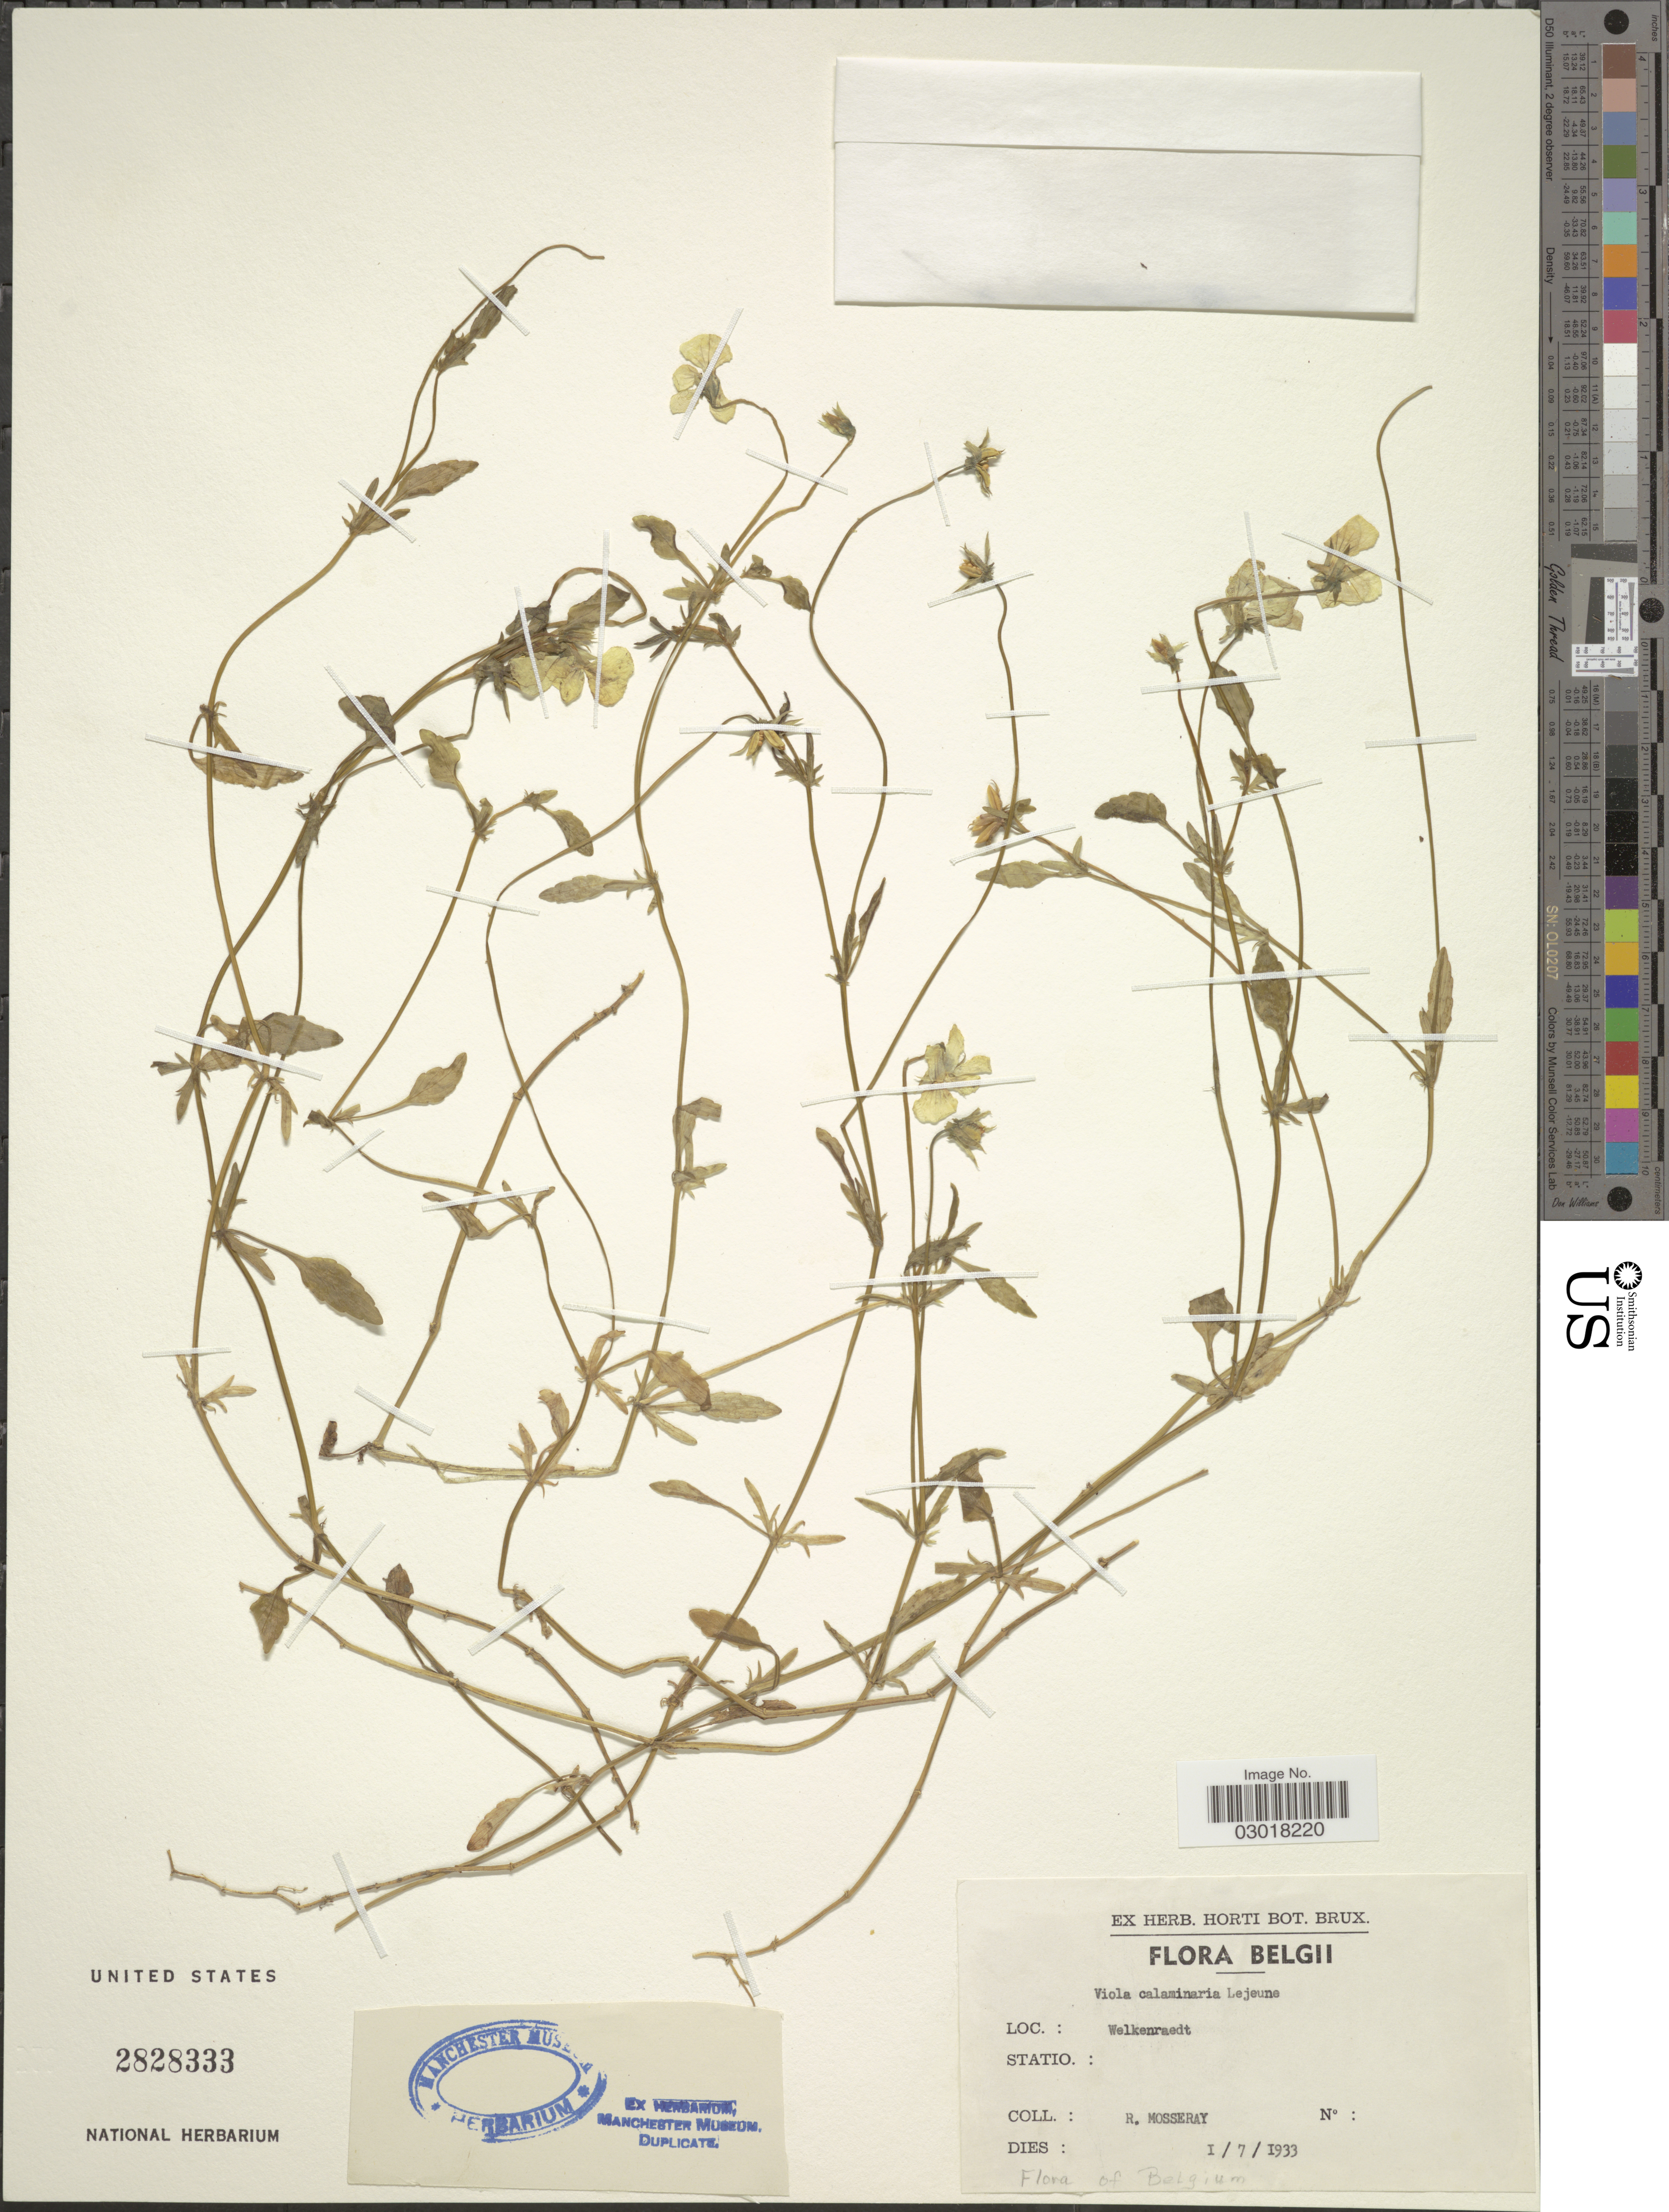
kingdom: Plantae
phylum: Tracheophyta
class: Magnoliopsida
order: Malpighiales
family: Violaceae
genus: Viola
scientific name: Viola calaminaria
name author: (Ging.) Lej.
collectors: R. Mosseray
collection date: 1933-07-01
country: Belgium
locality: Welkenraedt.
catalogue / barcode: US 2828333